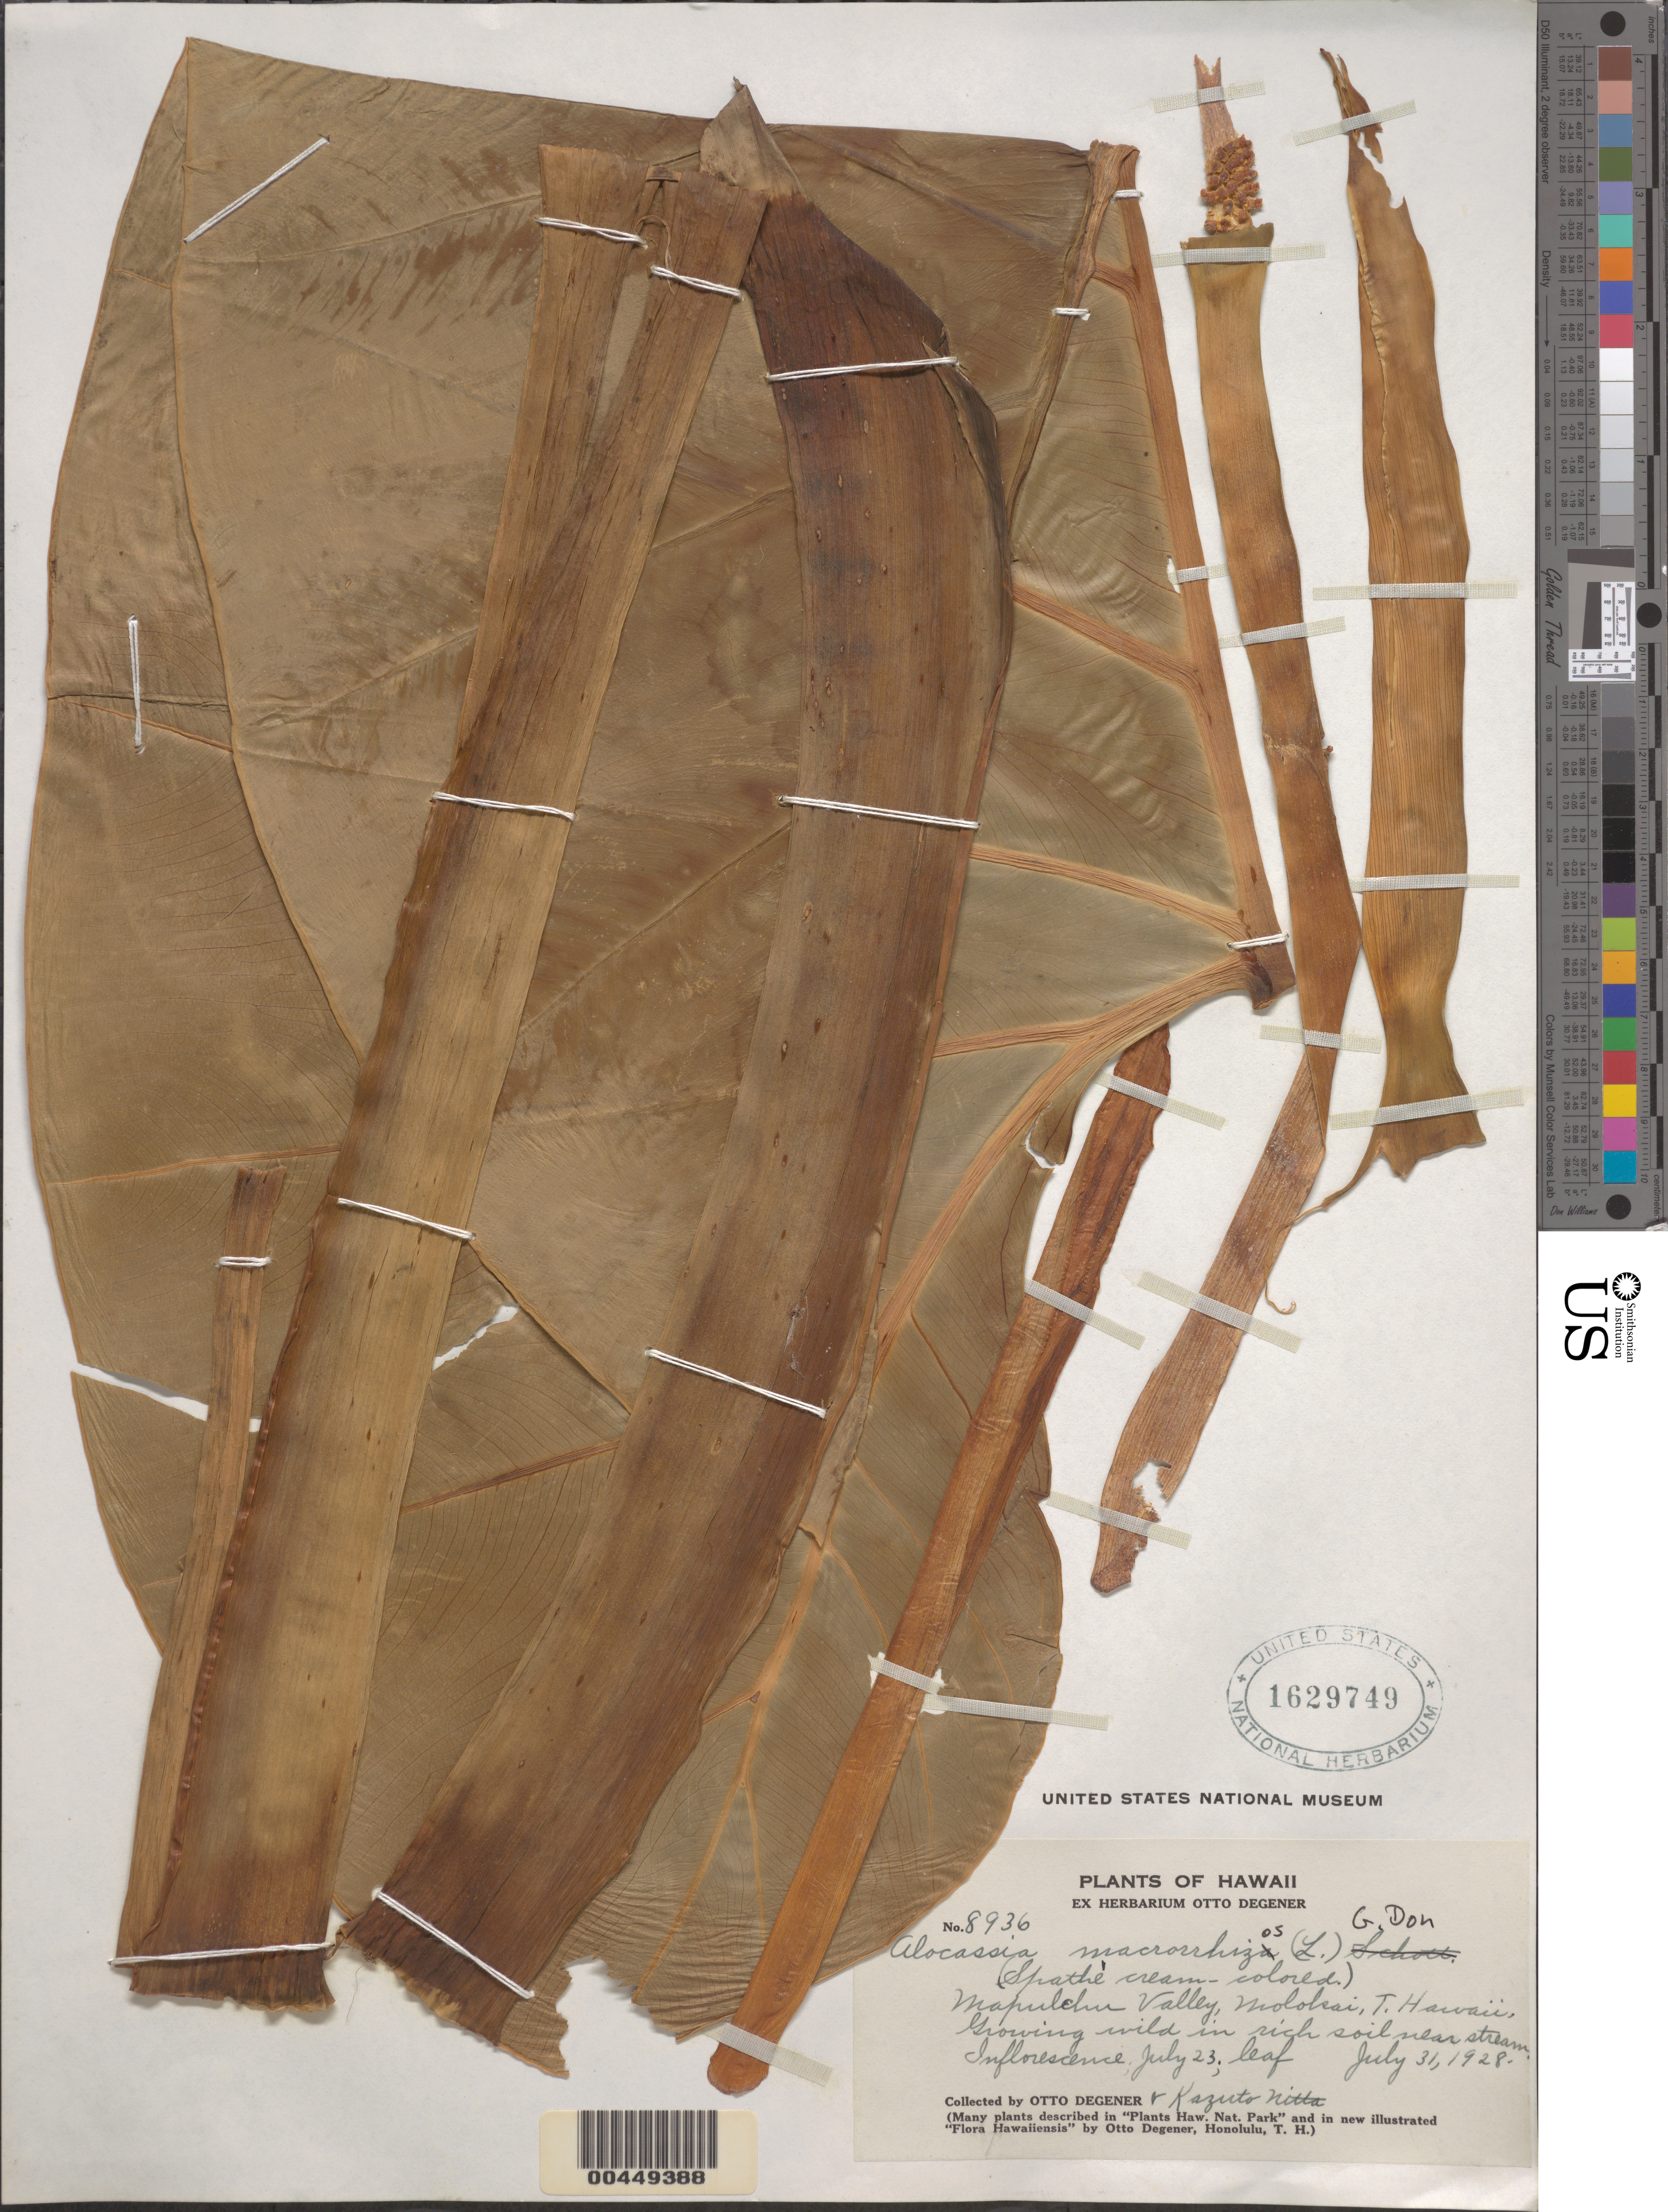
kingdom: Plantae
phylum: Tracheophyta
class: Liliopsida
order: Alismatales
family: Araceae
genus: Alocasia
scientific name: Alocasia macrorrhizos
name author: (L.) G. Don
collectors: O. Degener & K. Nitta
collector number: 8936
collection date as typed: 31 Jul 1928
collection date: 1928-07-31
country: United States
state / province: Hawaii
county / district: Maui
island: Moloka'i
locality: Mapulehu Valley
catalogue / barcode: US 1629749